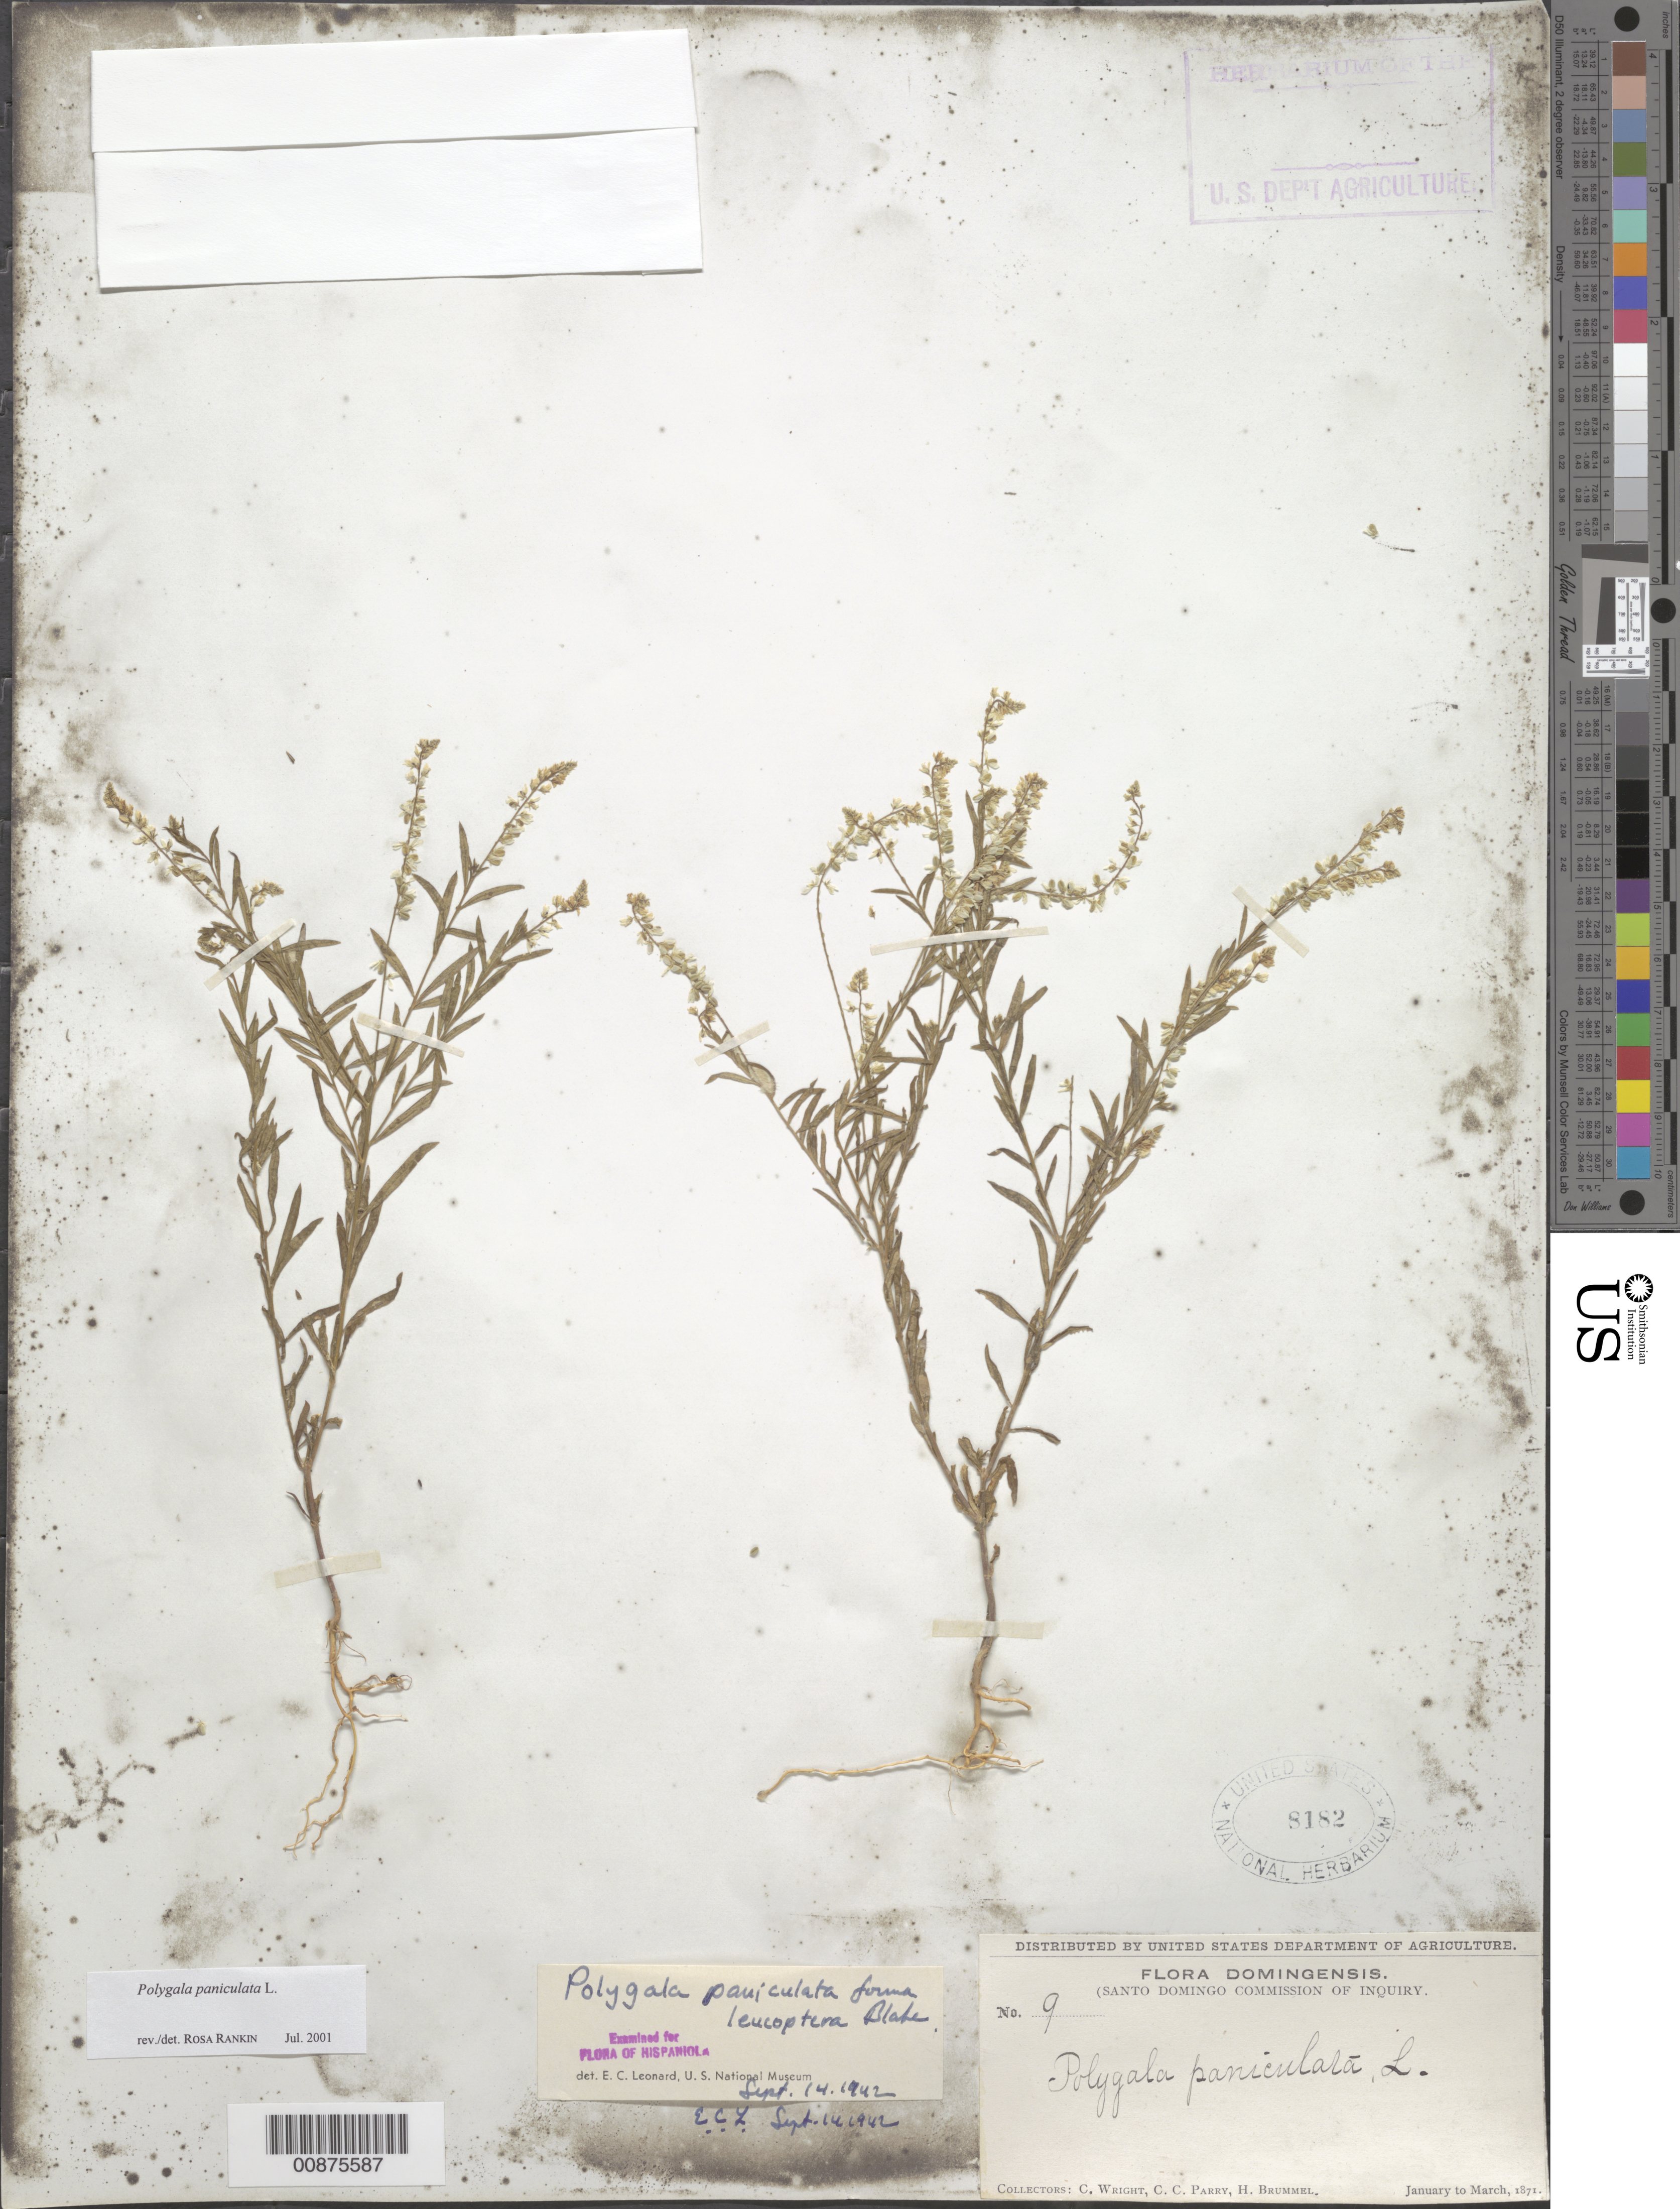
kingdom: Plantae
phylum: Tracheophyta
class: Magnoliopsida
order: Fabales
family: Polygalaceae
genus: Polygala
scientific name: Polygala paniculata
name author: L.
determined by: Rankin Rodriguez, Rosa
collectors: C. Wright, C. C. Parry & H. Brummel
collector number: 9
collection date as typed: Jan 1871 to -- Mar 1871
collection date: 1871-01/1871-03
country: Dominican Republic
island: Hispaniola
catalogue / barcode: US 8182